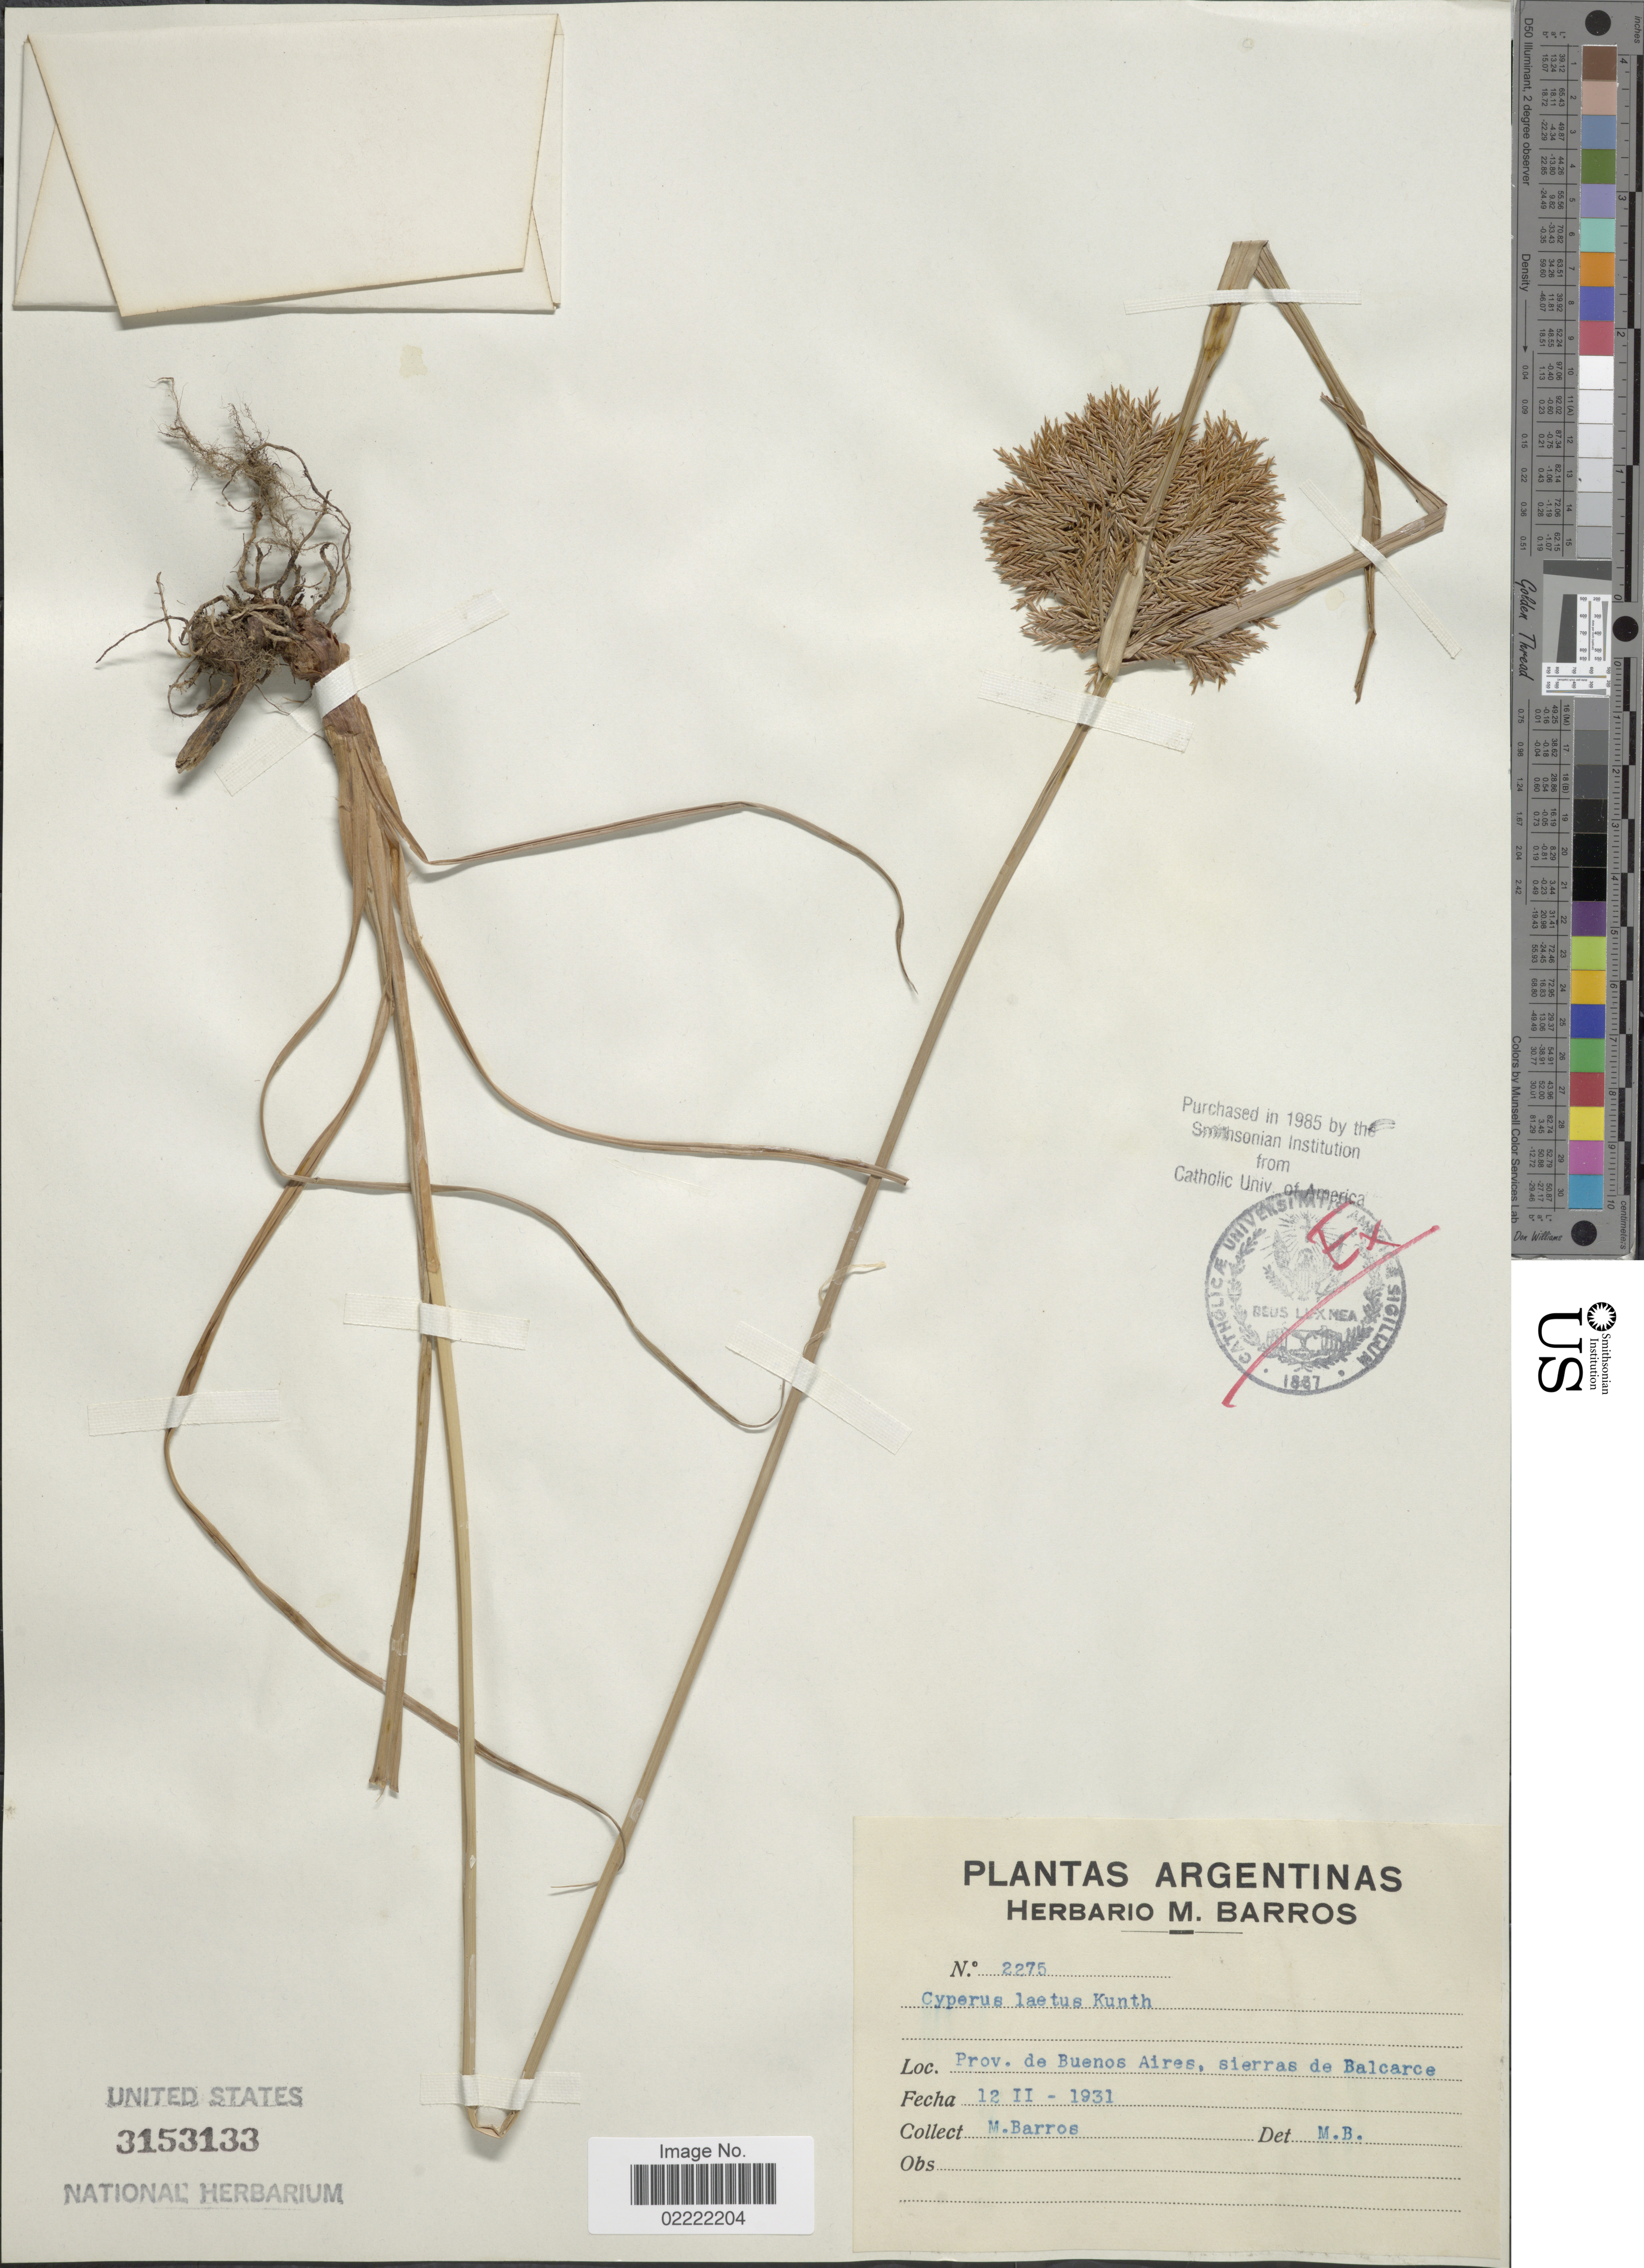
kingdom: Plantae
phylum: Tracheophyta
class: Liliopsida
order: Poales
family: Cyperaceae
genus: Cyperus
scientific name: Cyperus laetus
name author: J. Presl & C. Presl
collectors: M. Barros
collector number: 2275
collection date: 1931-03-12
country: Argentina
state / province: Buenos Aires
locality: Sierrad de Balcarce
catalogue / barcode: US 3153133